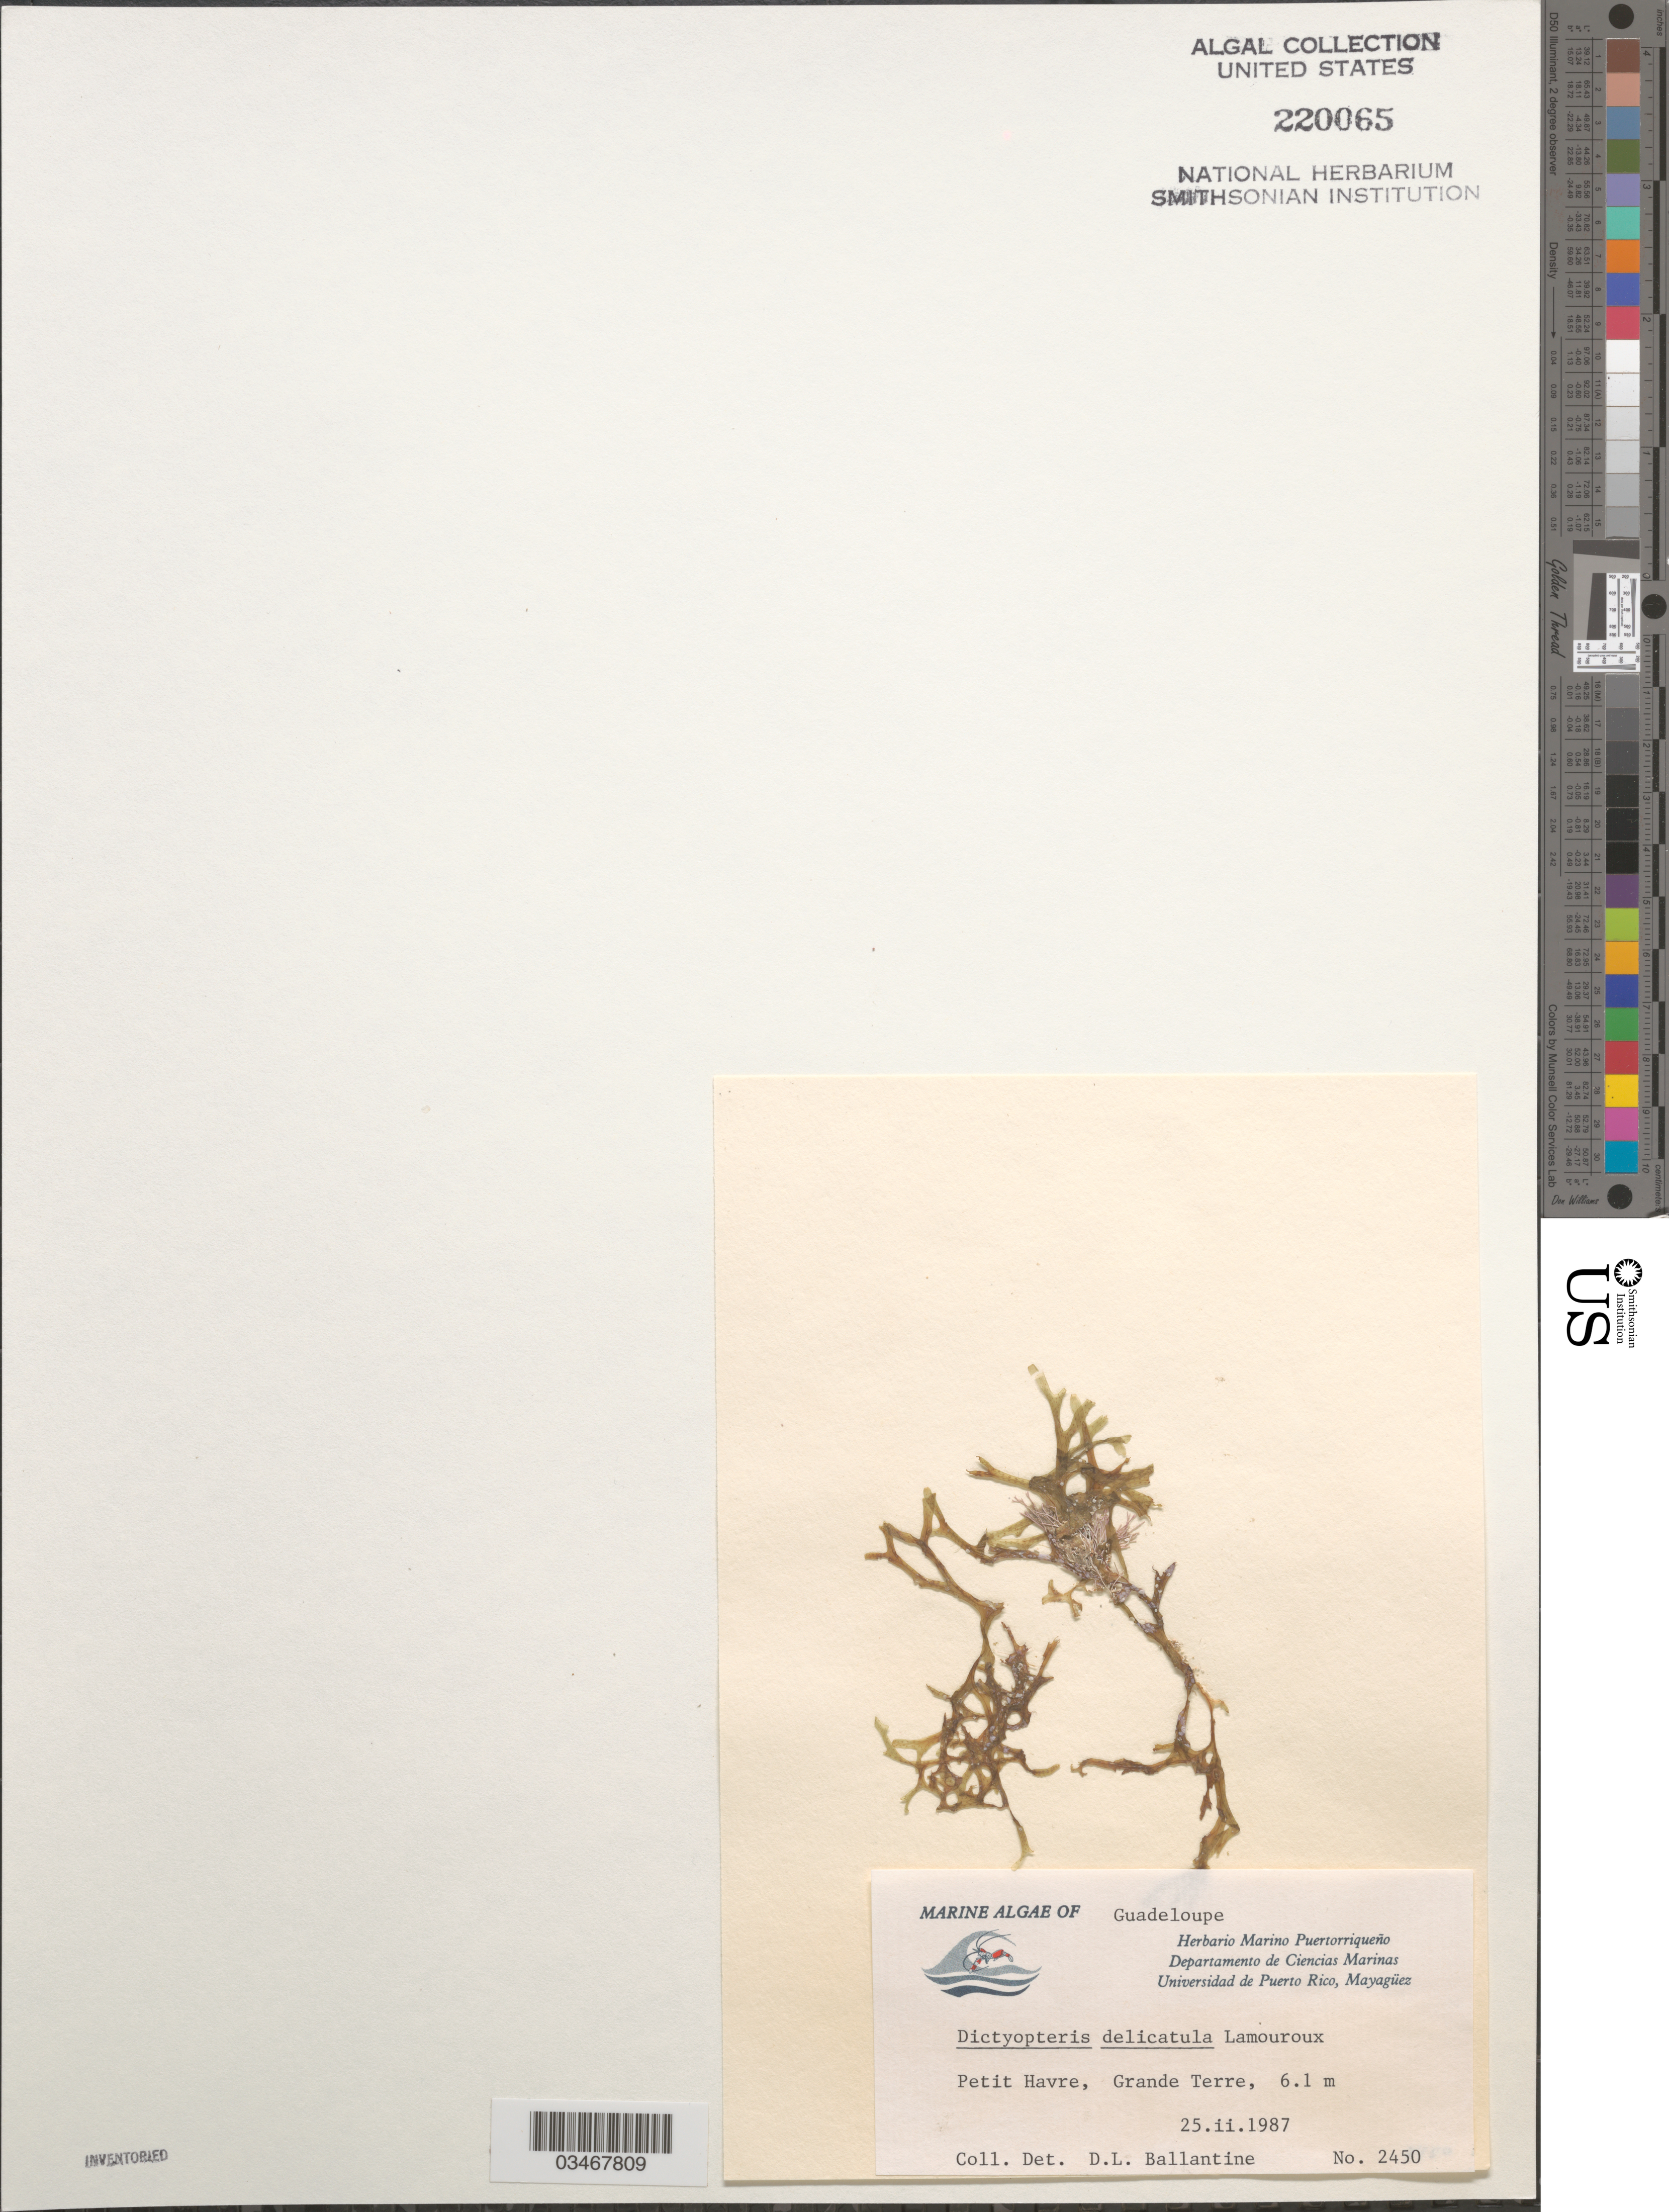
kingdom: Chromista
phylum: Ochrophyta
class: Phaeophyceae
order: Dictyotales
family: Dictyotaceae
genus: Dictyopteris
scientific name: Dictyopteris delicatula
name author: J.V.Lamouroux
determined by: Ballantine, D. L.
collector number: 2450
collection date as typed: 25 Feb 1987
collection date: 1987-02-25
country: Guadeloupe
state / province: Grande-Terre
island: Grande Terre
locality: Petit Havre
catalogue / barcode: US 220065